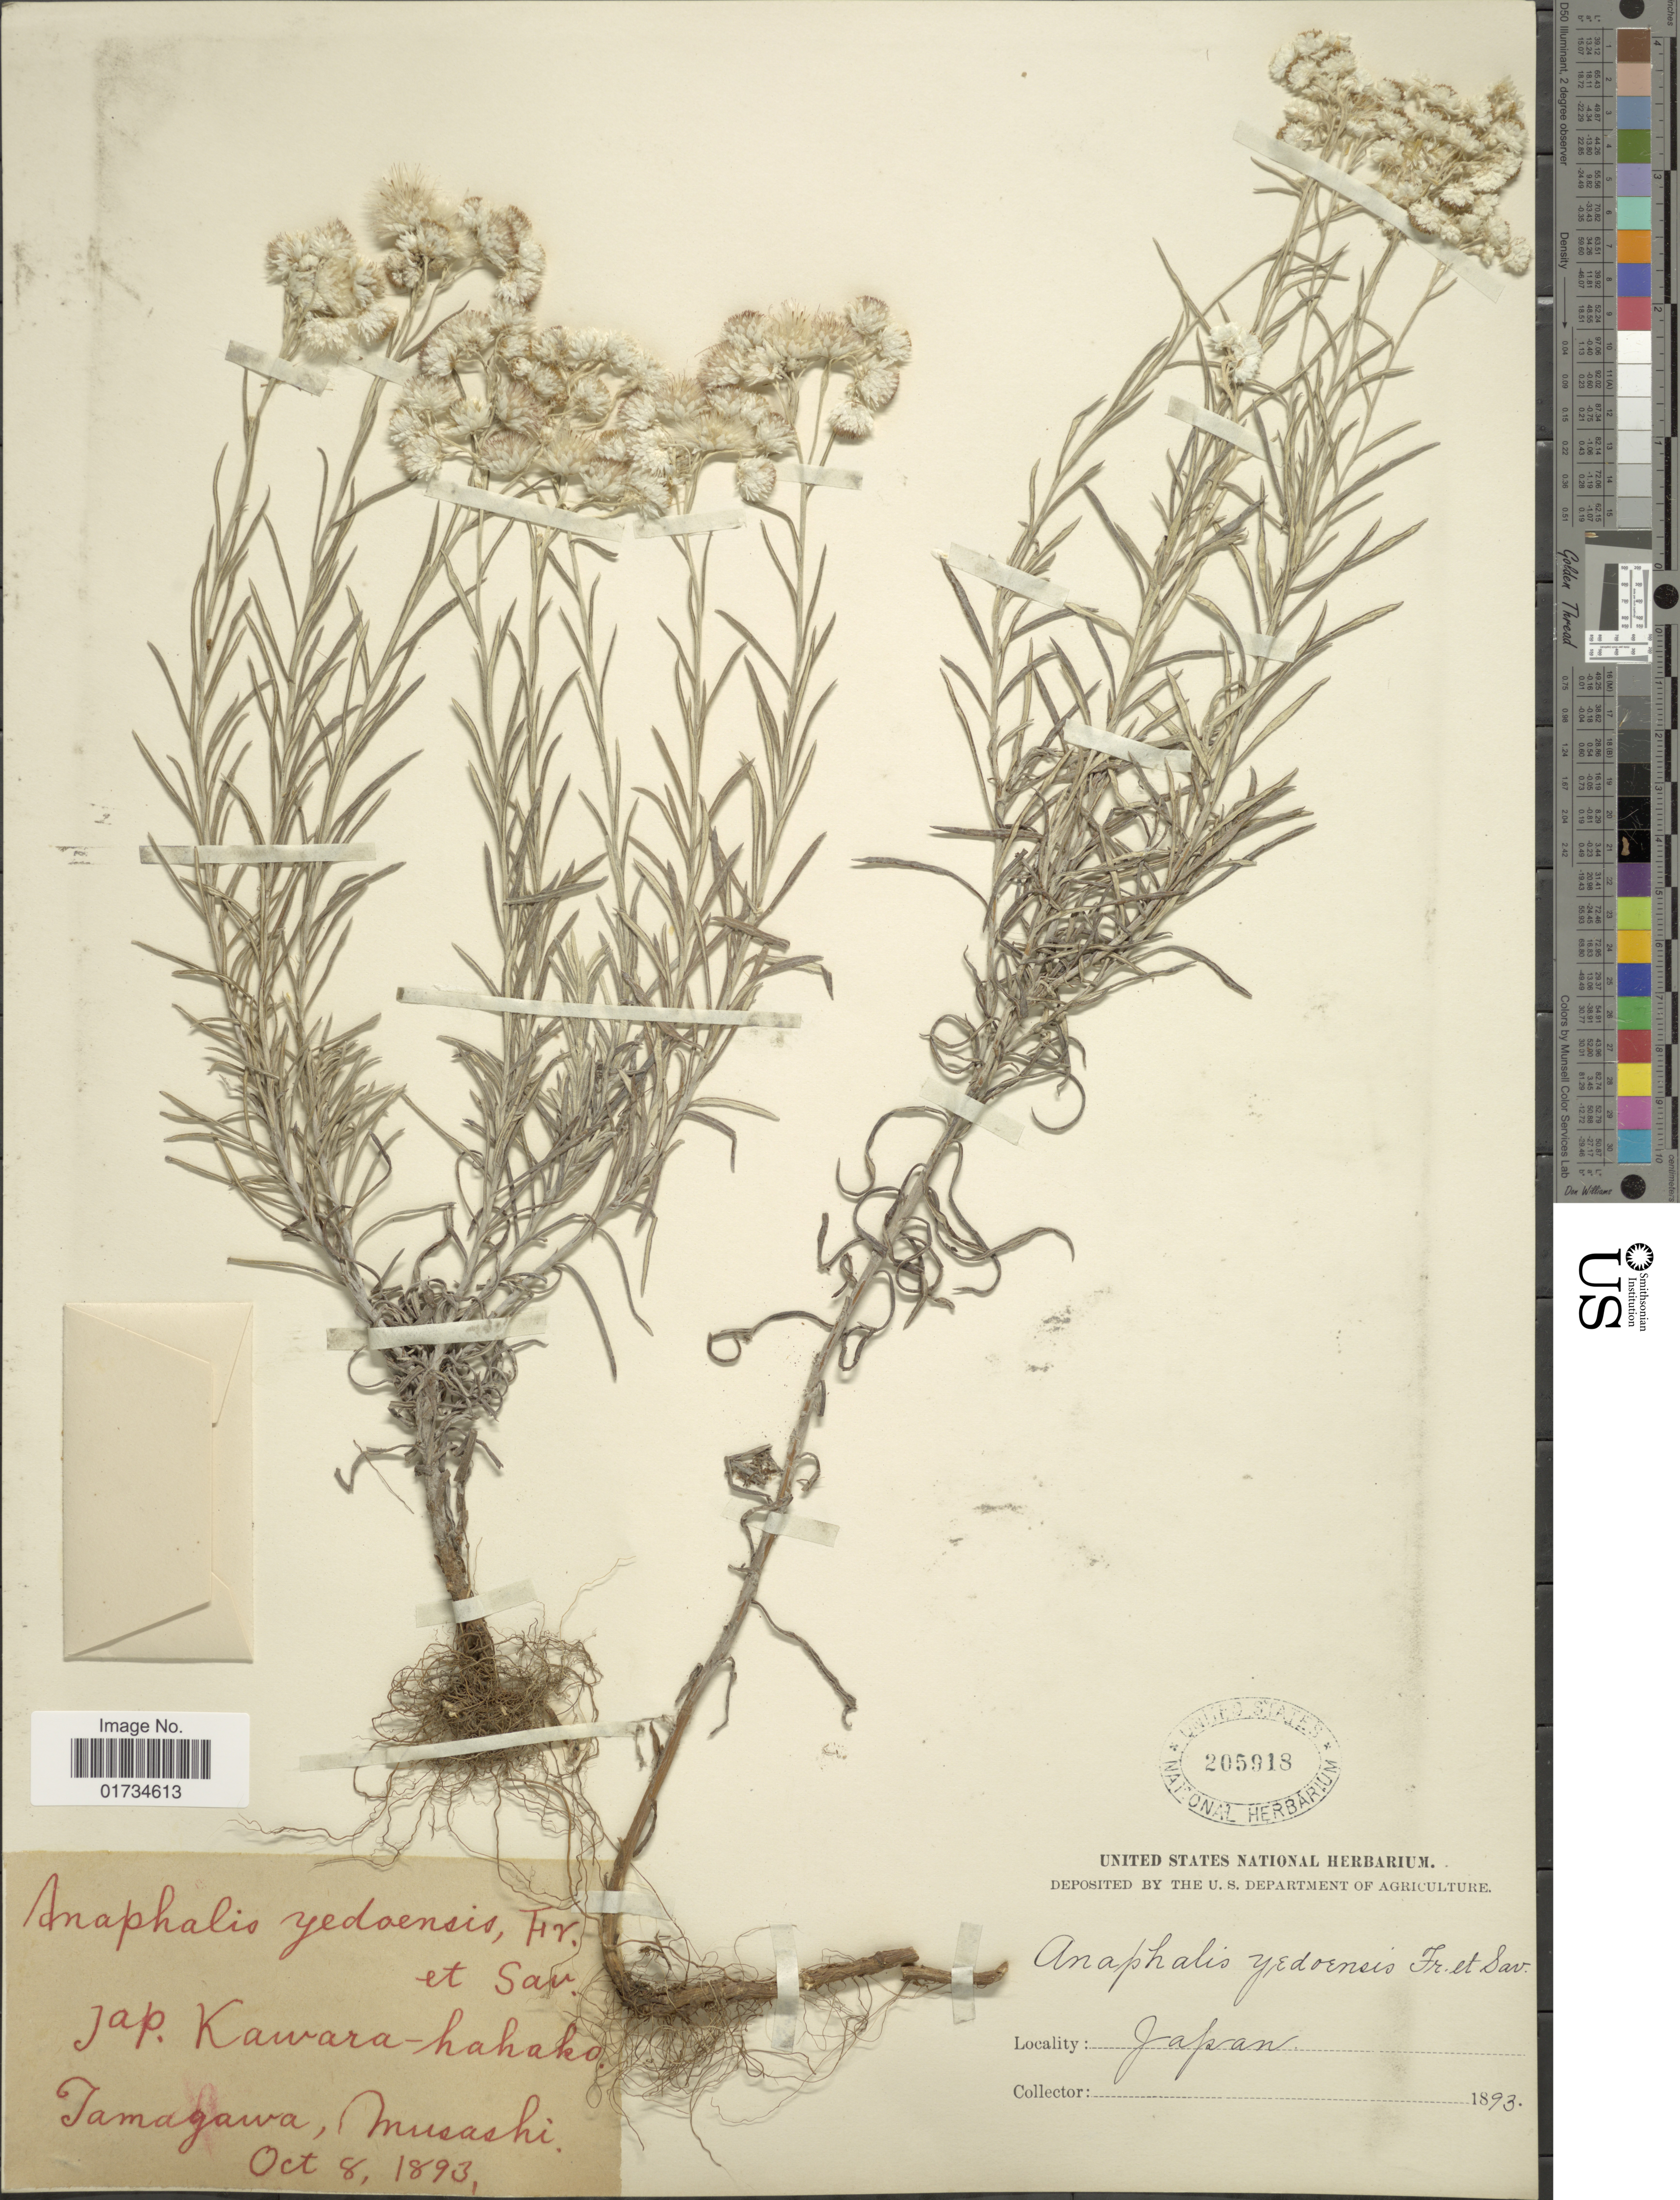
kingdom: Plantae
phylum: Tracheophyta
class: Magnoliopsida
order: Asterales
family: Asteraceae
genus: Anaphalis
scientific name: Anaphalis japonica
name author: Maxim.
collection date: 1893-10-08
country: Japan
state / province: Tokyo, Federal City of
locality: Tamagawa, Musashi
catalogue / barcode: US 205918